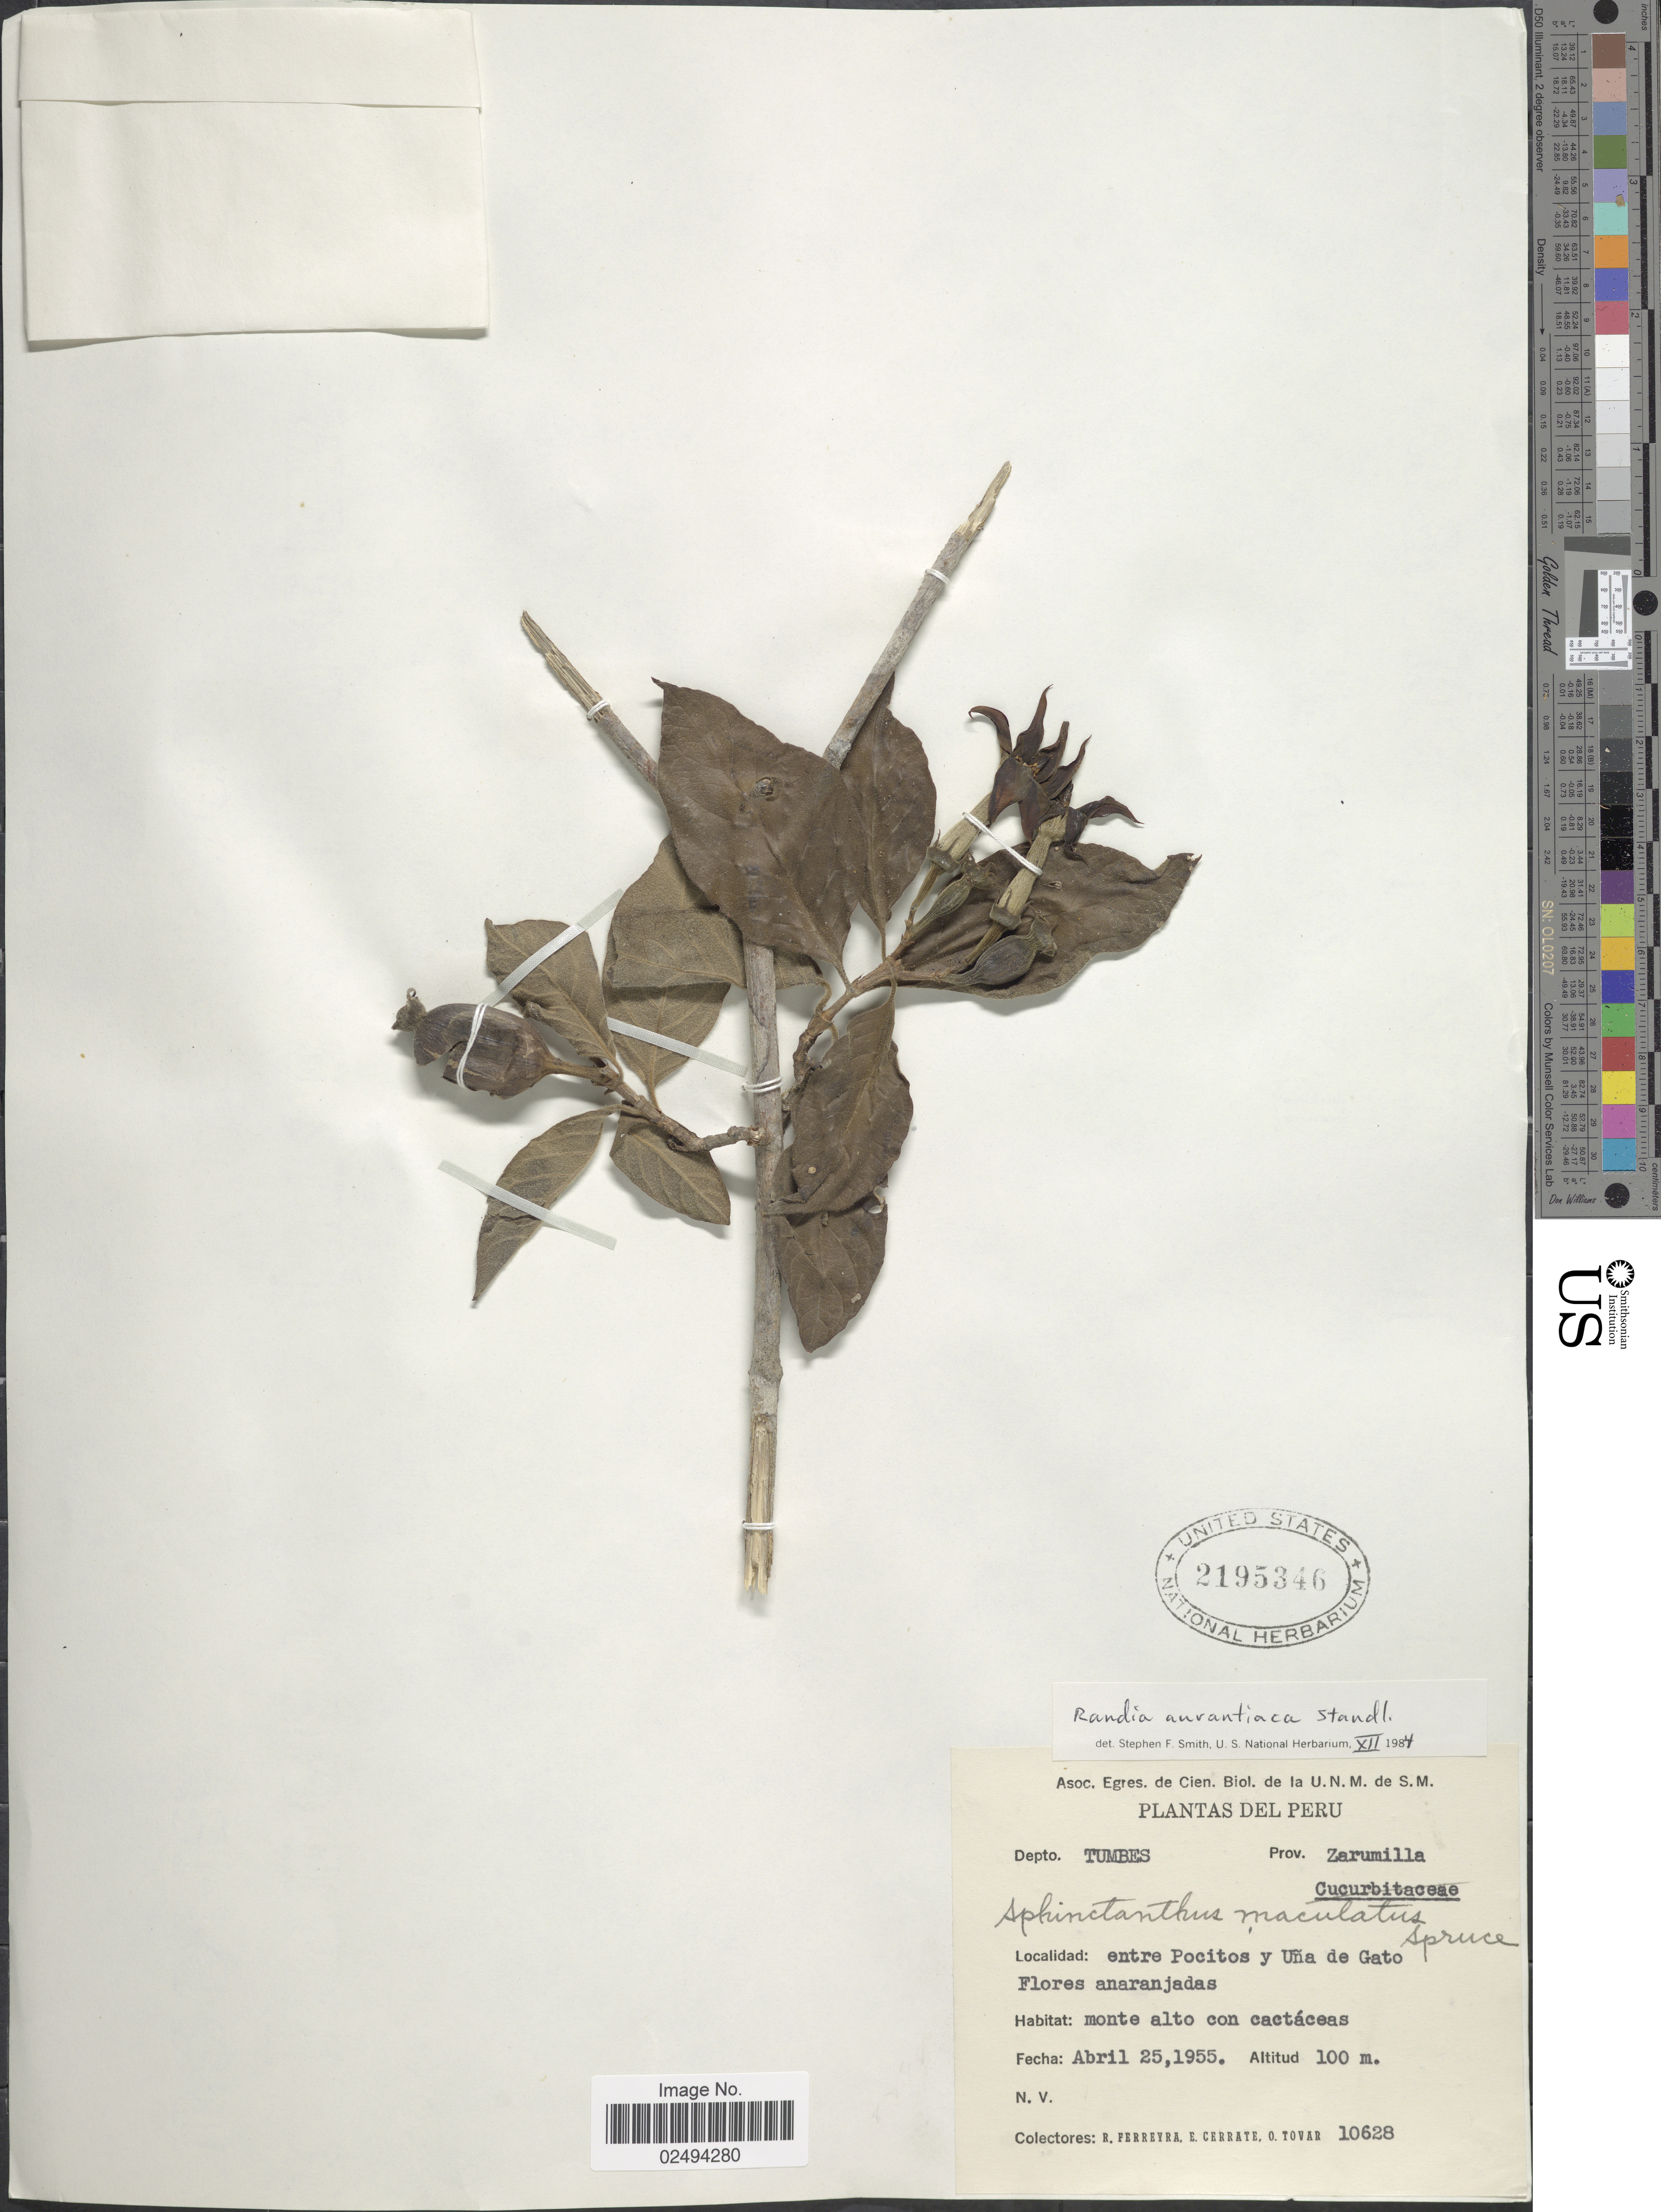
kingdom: Plantae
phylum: Tracheophyta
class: Magnoliopsida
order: Gentianales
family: Rubiaceae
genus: Sphinctanthus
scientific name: Sphinctanthus aurantiacus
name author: (Standl.) Fagerl.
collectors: R. A. Ferreyra, E. Cerrate & Ó. Tovar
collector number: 10628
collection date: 1955-04-25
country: Peru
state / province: Tumbes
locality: Depto Tumbes, Prov. Zarmilla, entre Pocitos Uña de Gato, Flores anaranjadas, monte alto con cactáceas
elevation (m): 100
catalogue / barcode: US 2195346